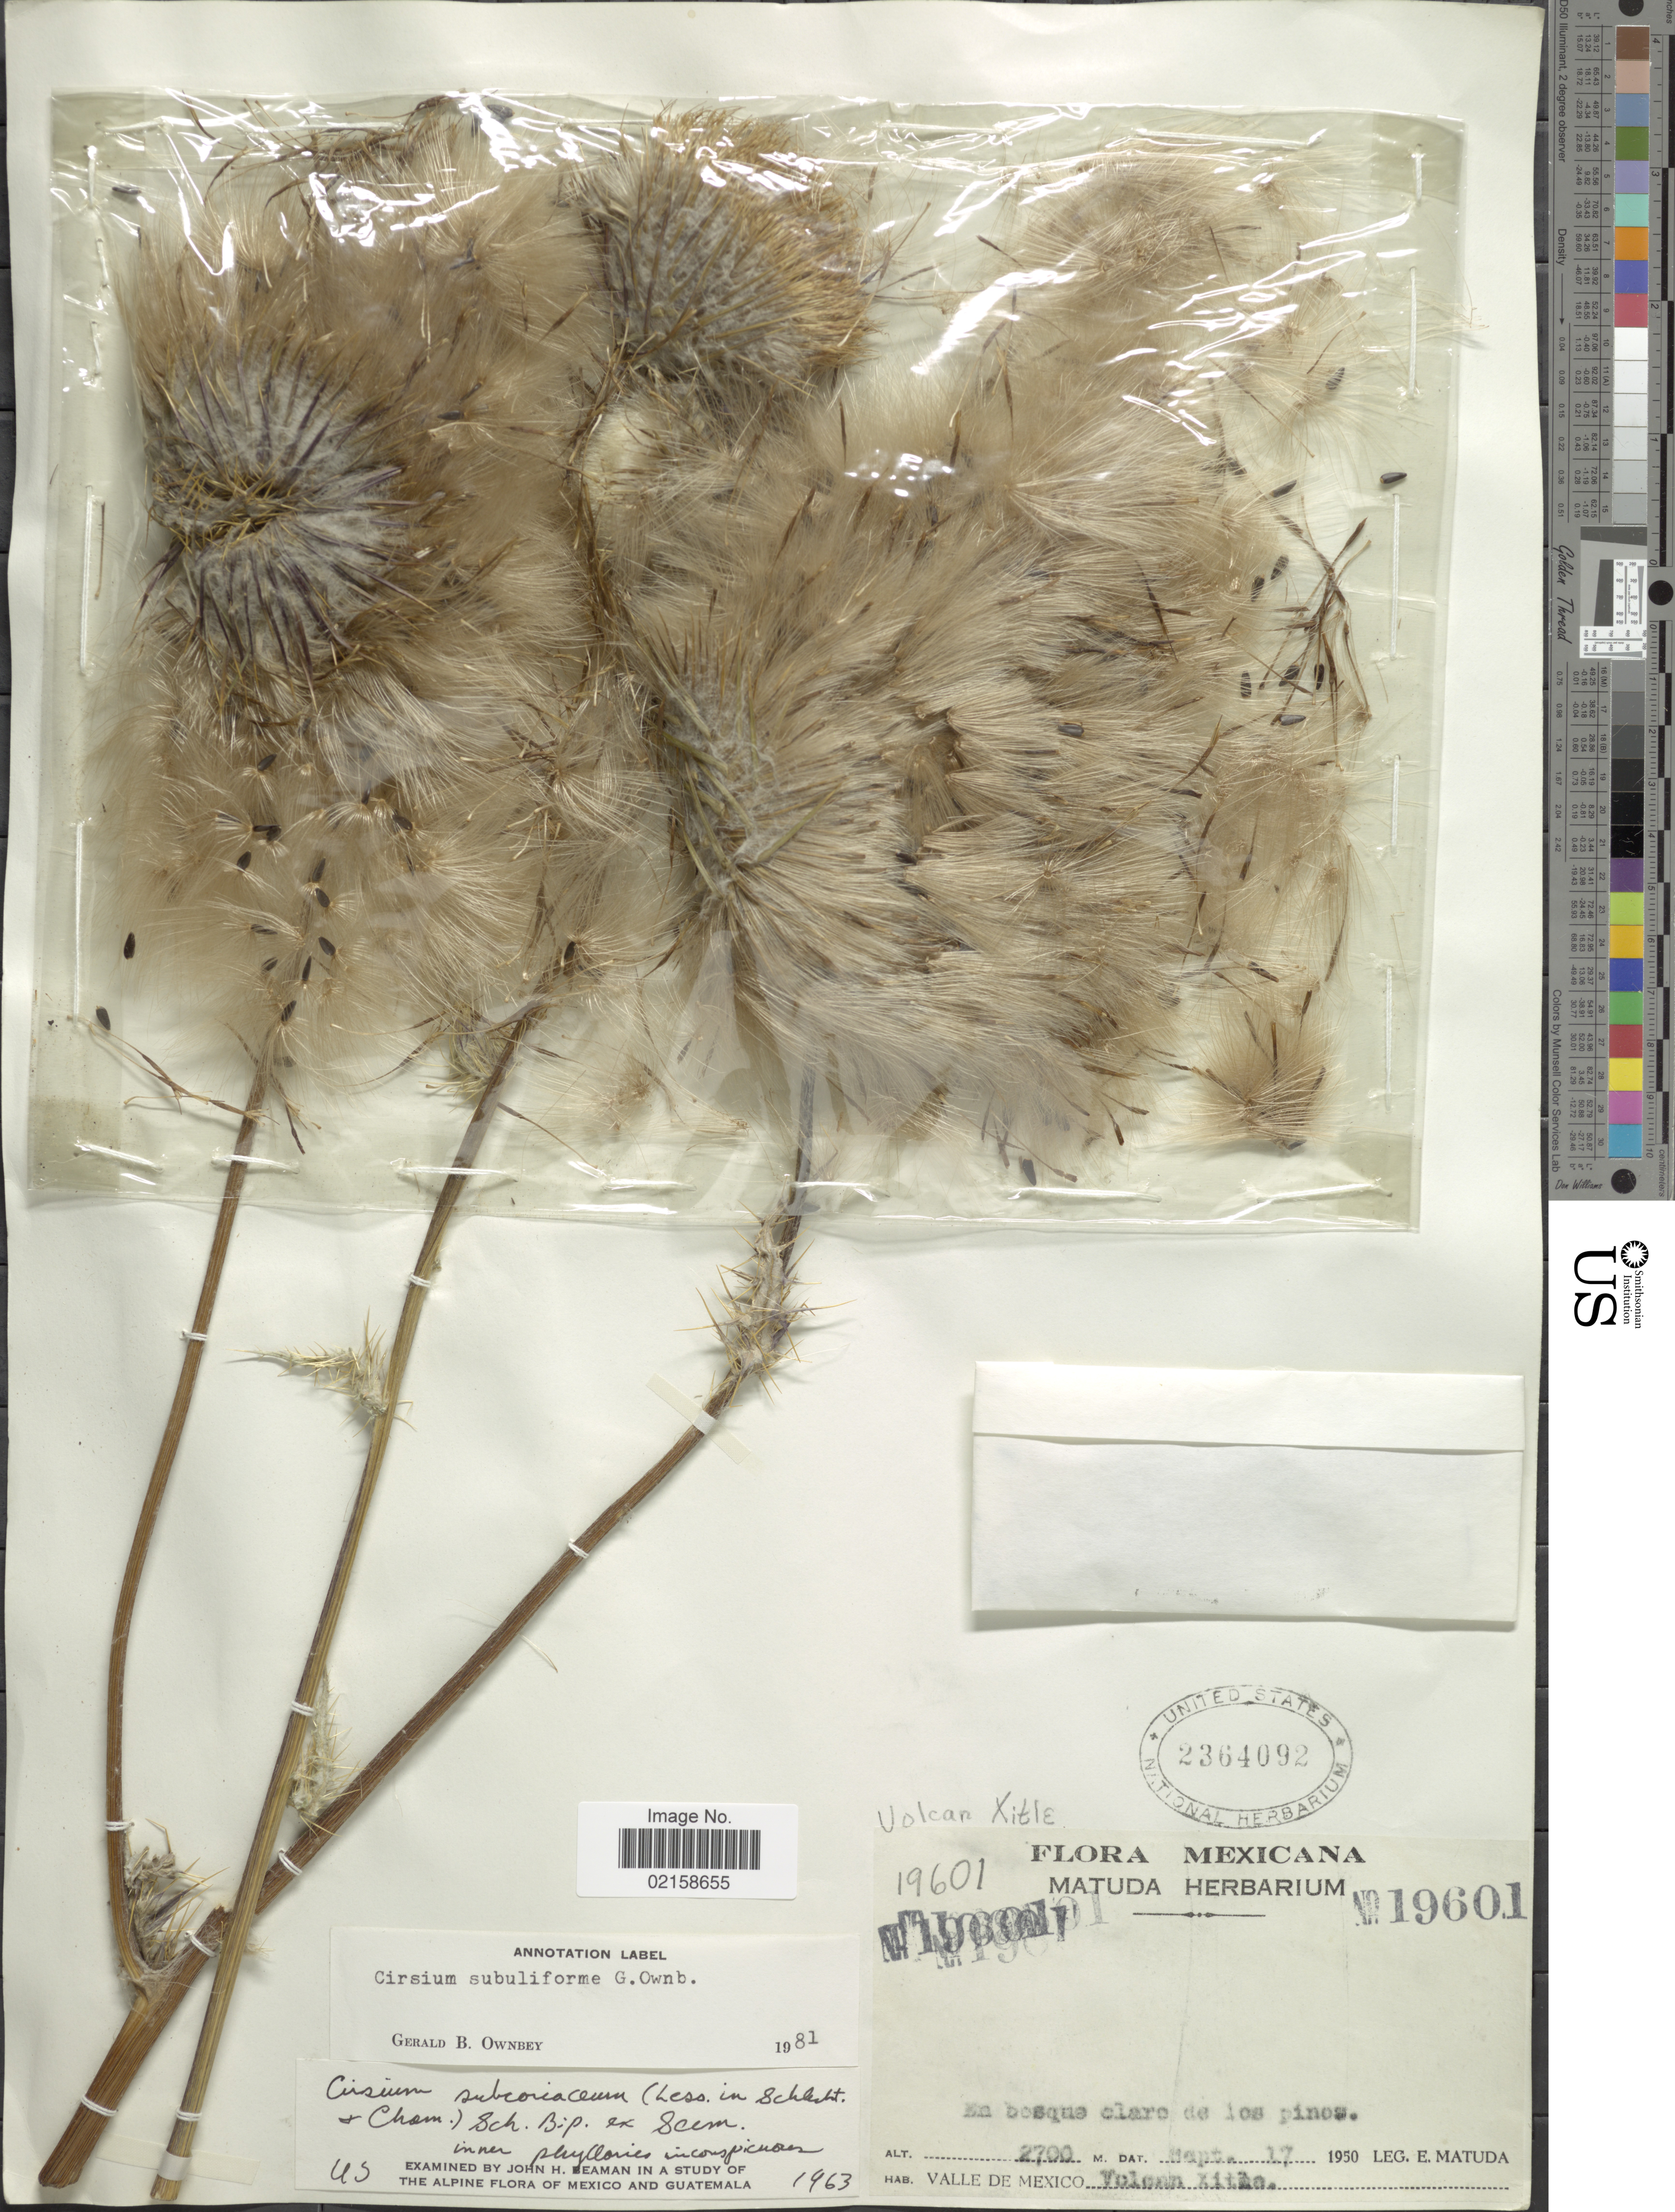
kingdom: Plantae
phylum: Tracheophyta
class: Magnoliopsida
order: Asterales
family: Asteraceae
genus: Cirsium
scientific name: Cirsium subuliforme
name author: G.B. Ownbey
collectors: E. Matuda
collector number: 19601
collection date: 1950-09-17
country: Mexico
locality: Valle de Mexico, Volcan Xitle.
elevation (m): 2700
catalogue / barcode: US 2364092